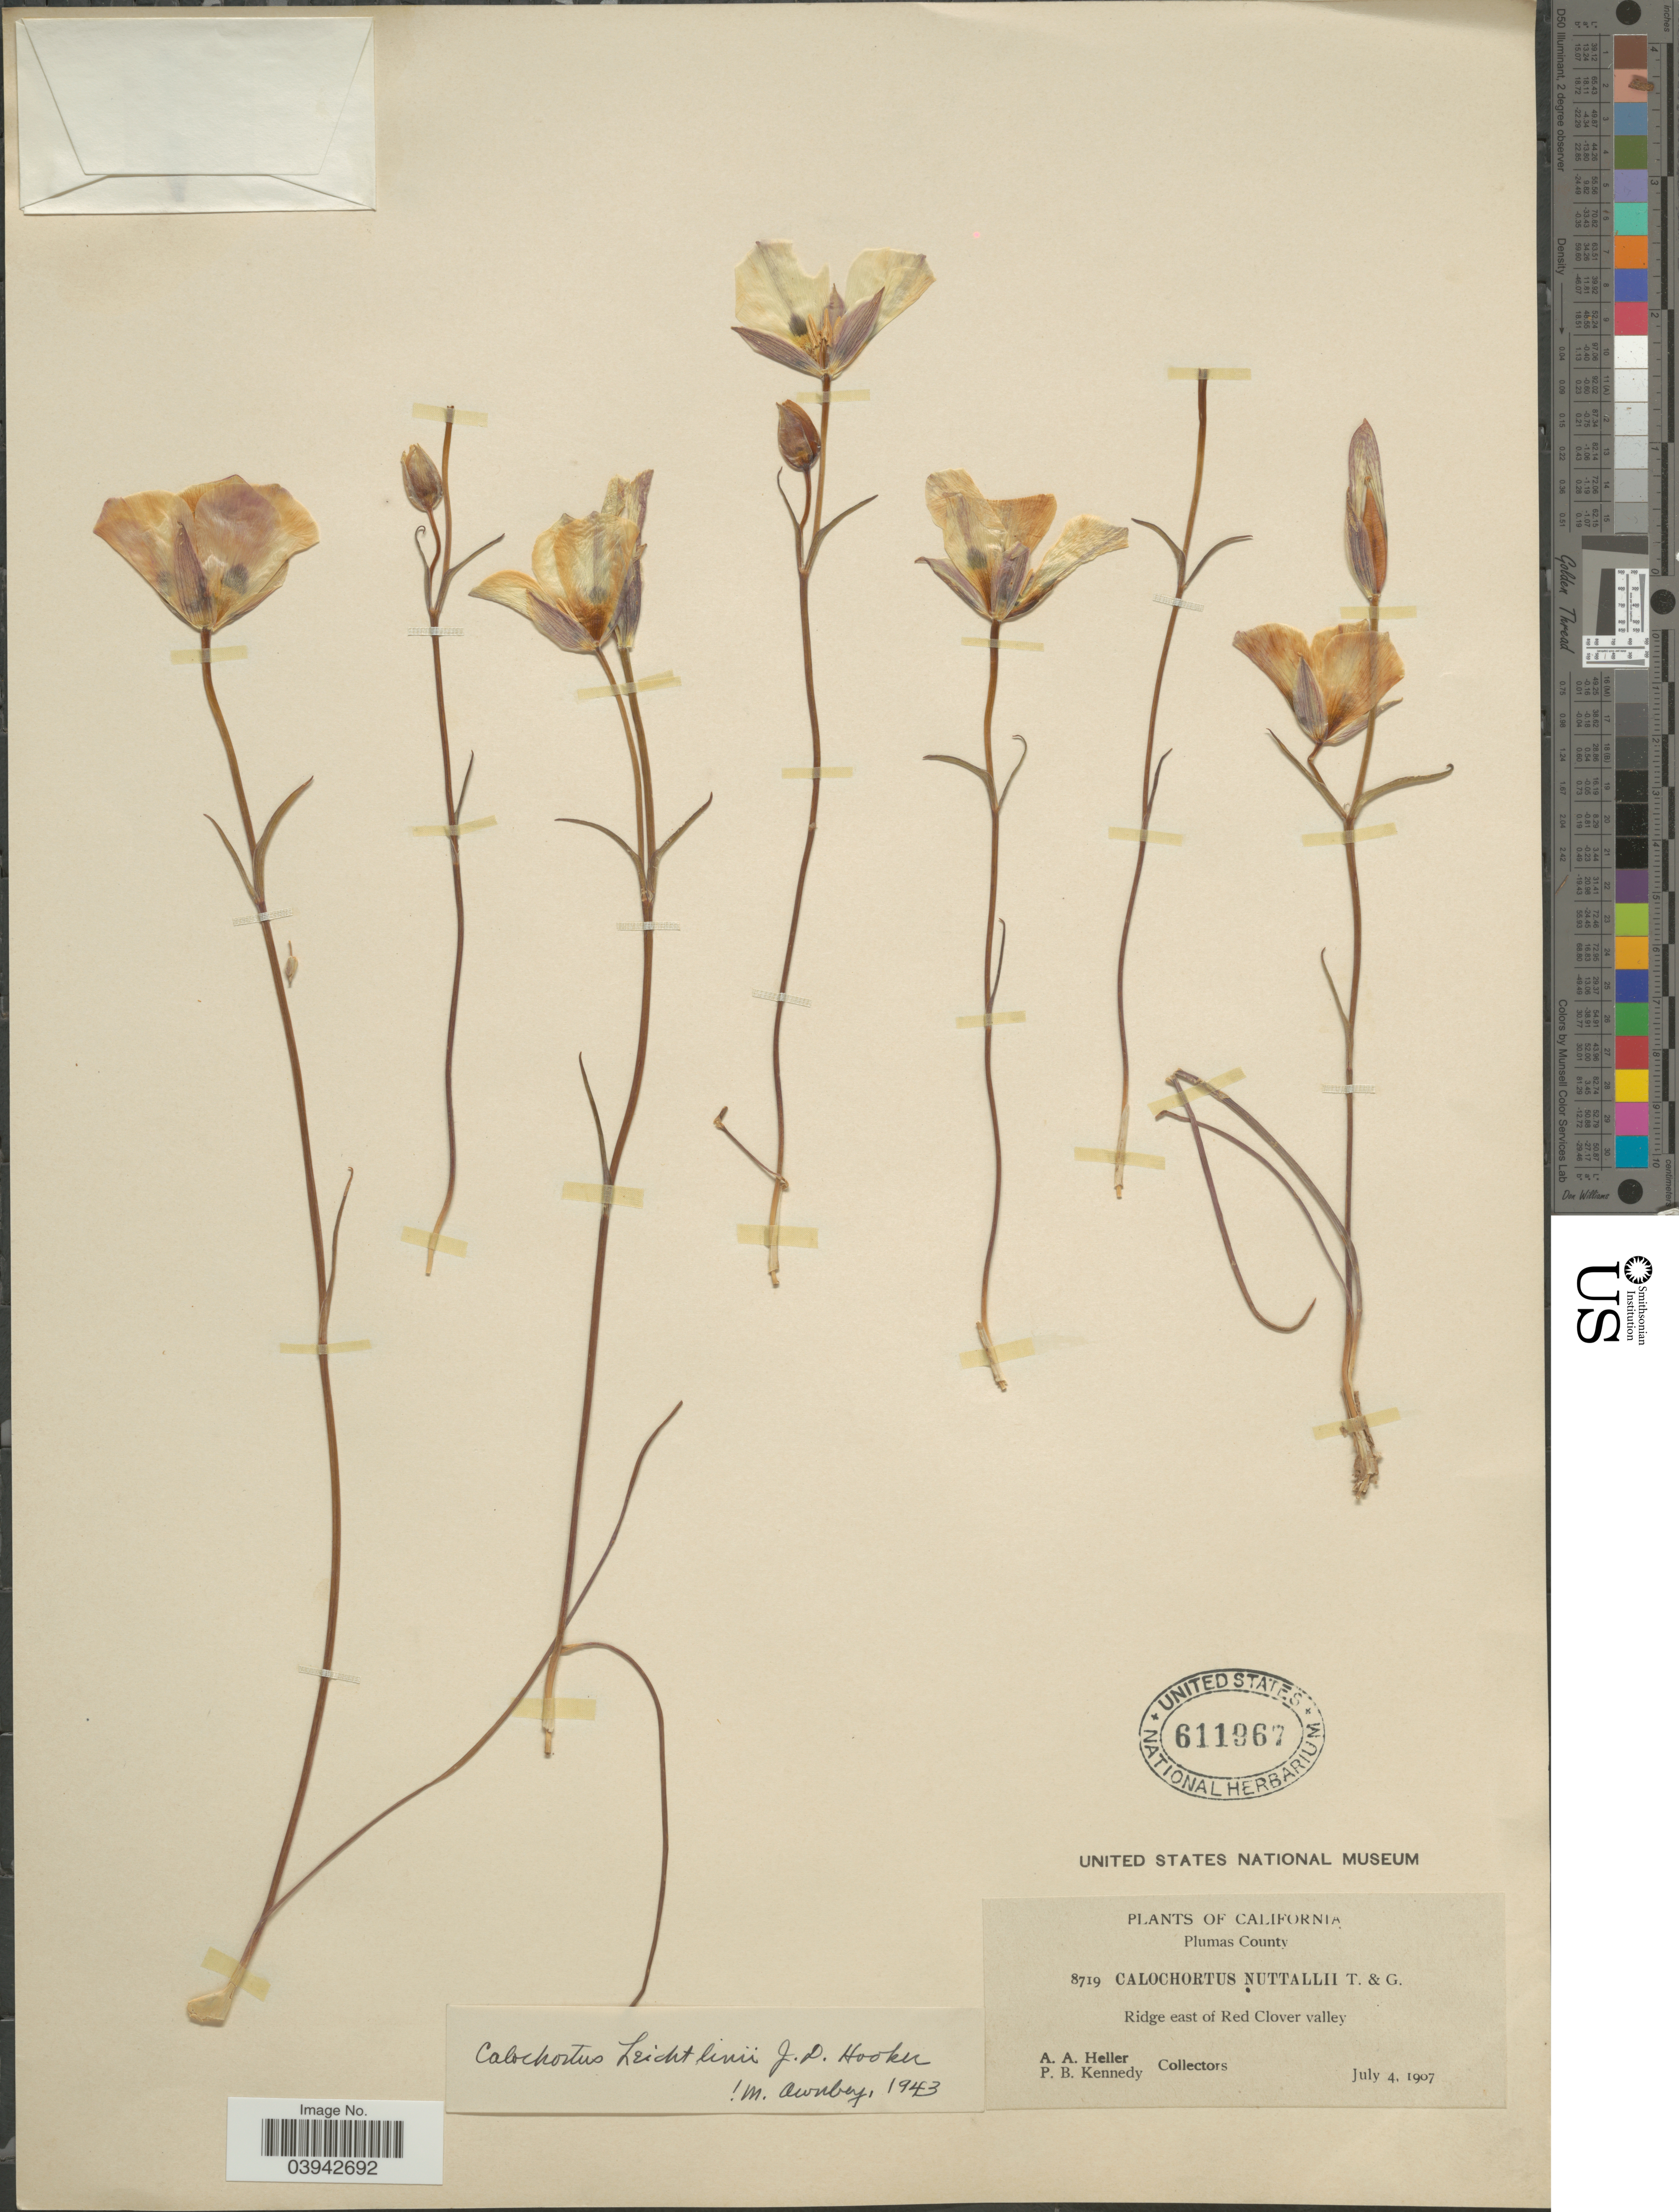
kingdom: Plantae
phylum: Tracheophyta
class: Liliopsida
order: Liliales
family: Liliaceae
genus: Calochortus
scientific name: Calochortus leichtlinii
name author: Hook. f.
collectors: A. A. Heller & P. B. Kennedy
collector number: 8719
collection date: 1907-07-04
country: United States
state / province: California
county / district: Plumas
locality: Plumas County. Ridge east of Red Clover valley.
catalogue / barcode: US 611967